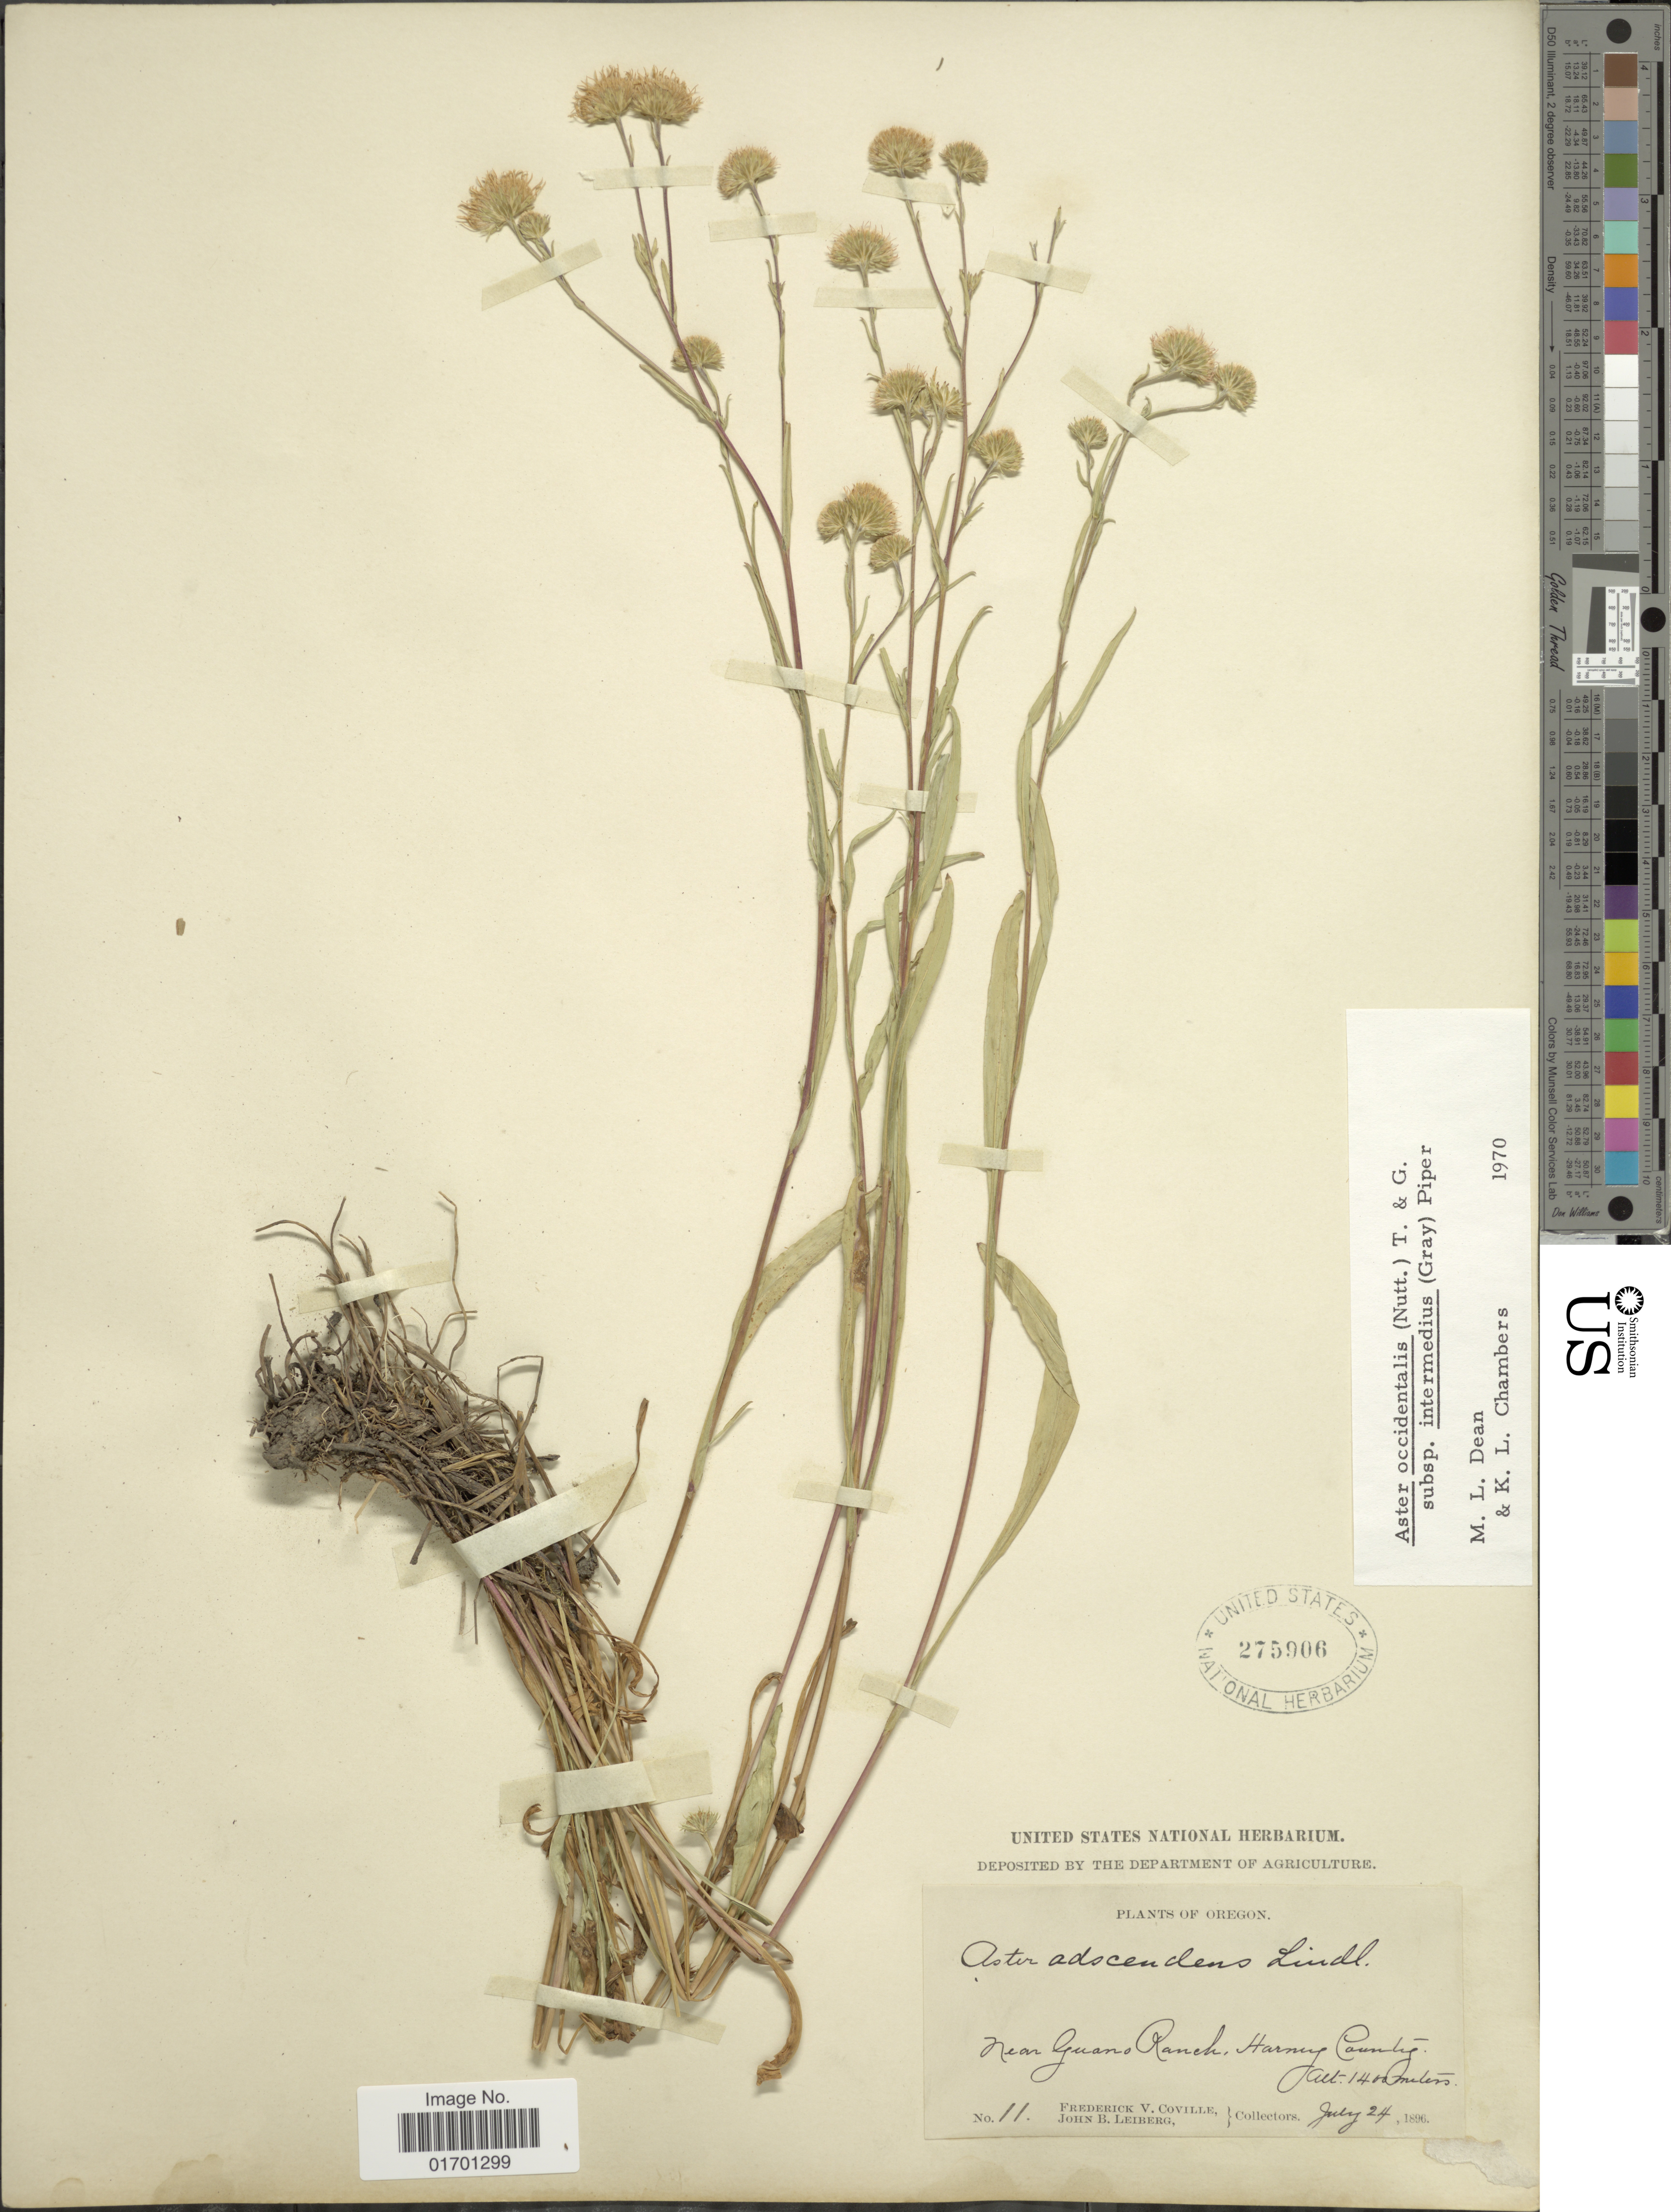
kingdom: Plantae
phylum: Tracheophyta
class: Magnoliopsida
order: Asterales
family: Asteraceae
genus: Symphyotrichum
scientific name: Symphyotrichum spathulatum var. intermedium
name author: (A. Gray) G.L. Nesom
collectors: F. V. Coville & J. B. Leiberg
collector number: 11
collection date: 1896-07-24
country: United States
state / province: Oregon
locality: Near Guano Ranchm Harmy County.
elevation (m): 1400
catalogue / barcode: US 275906